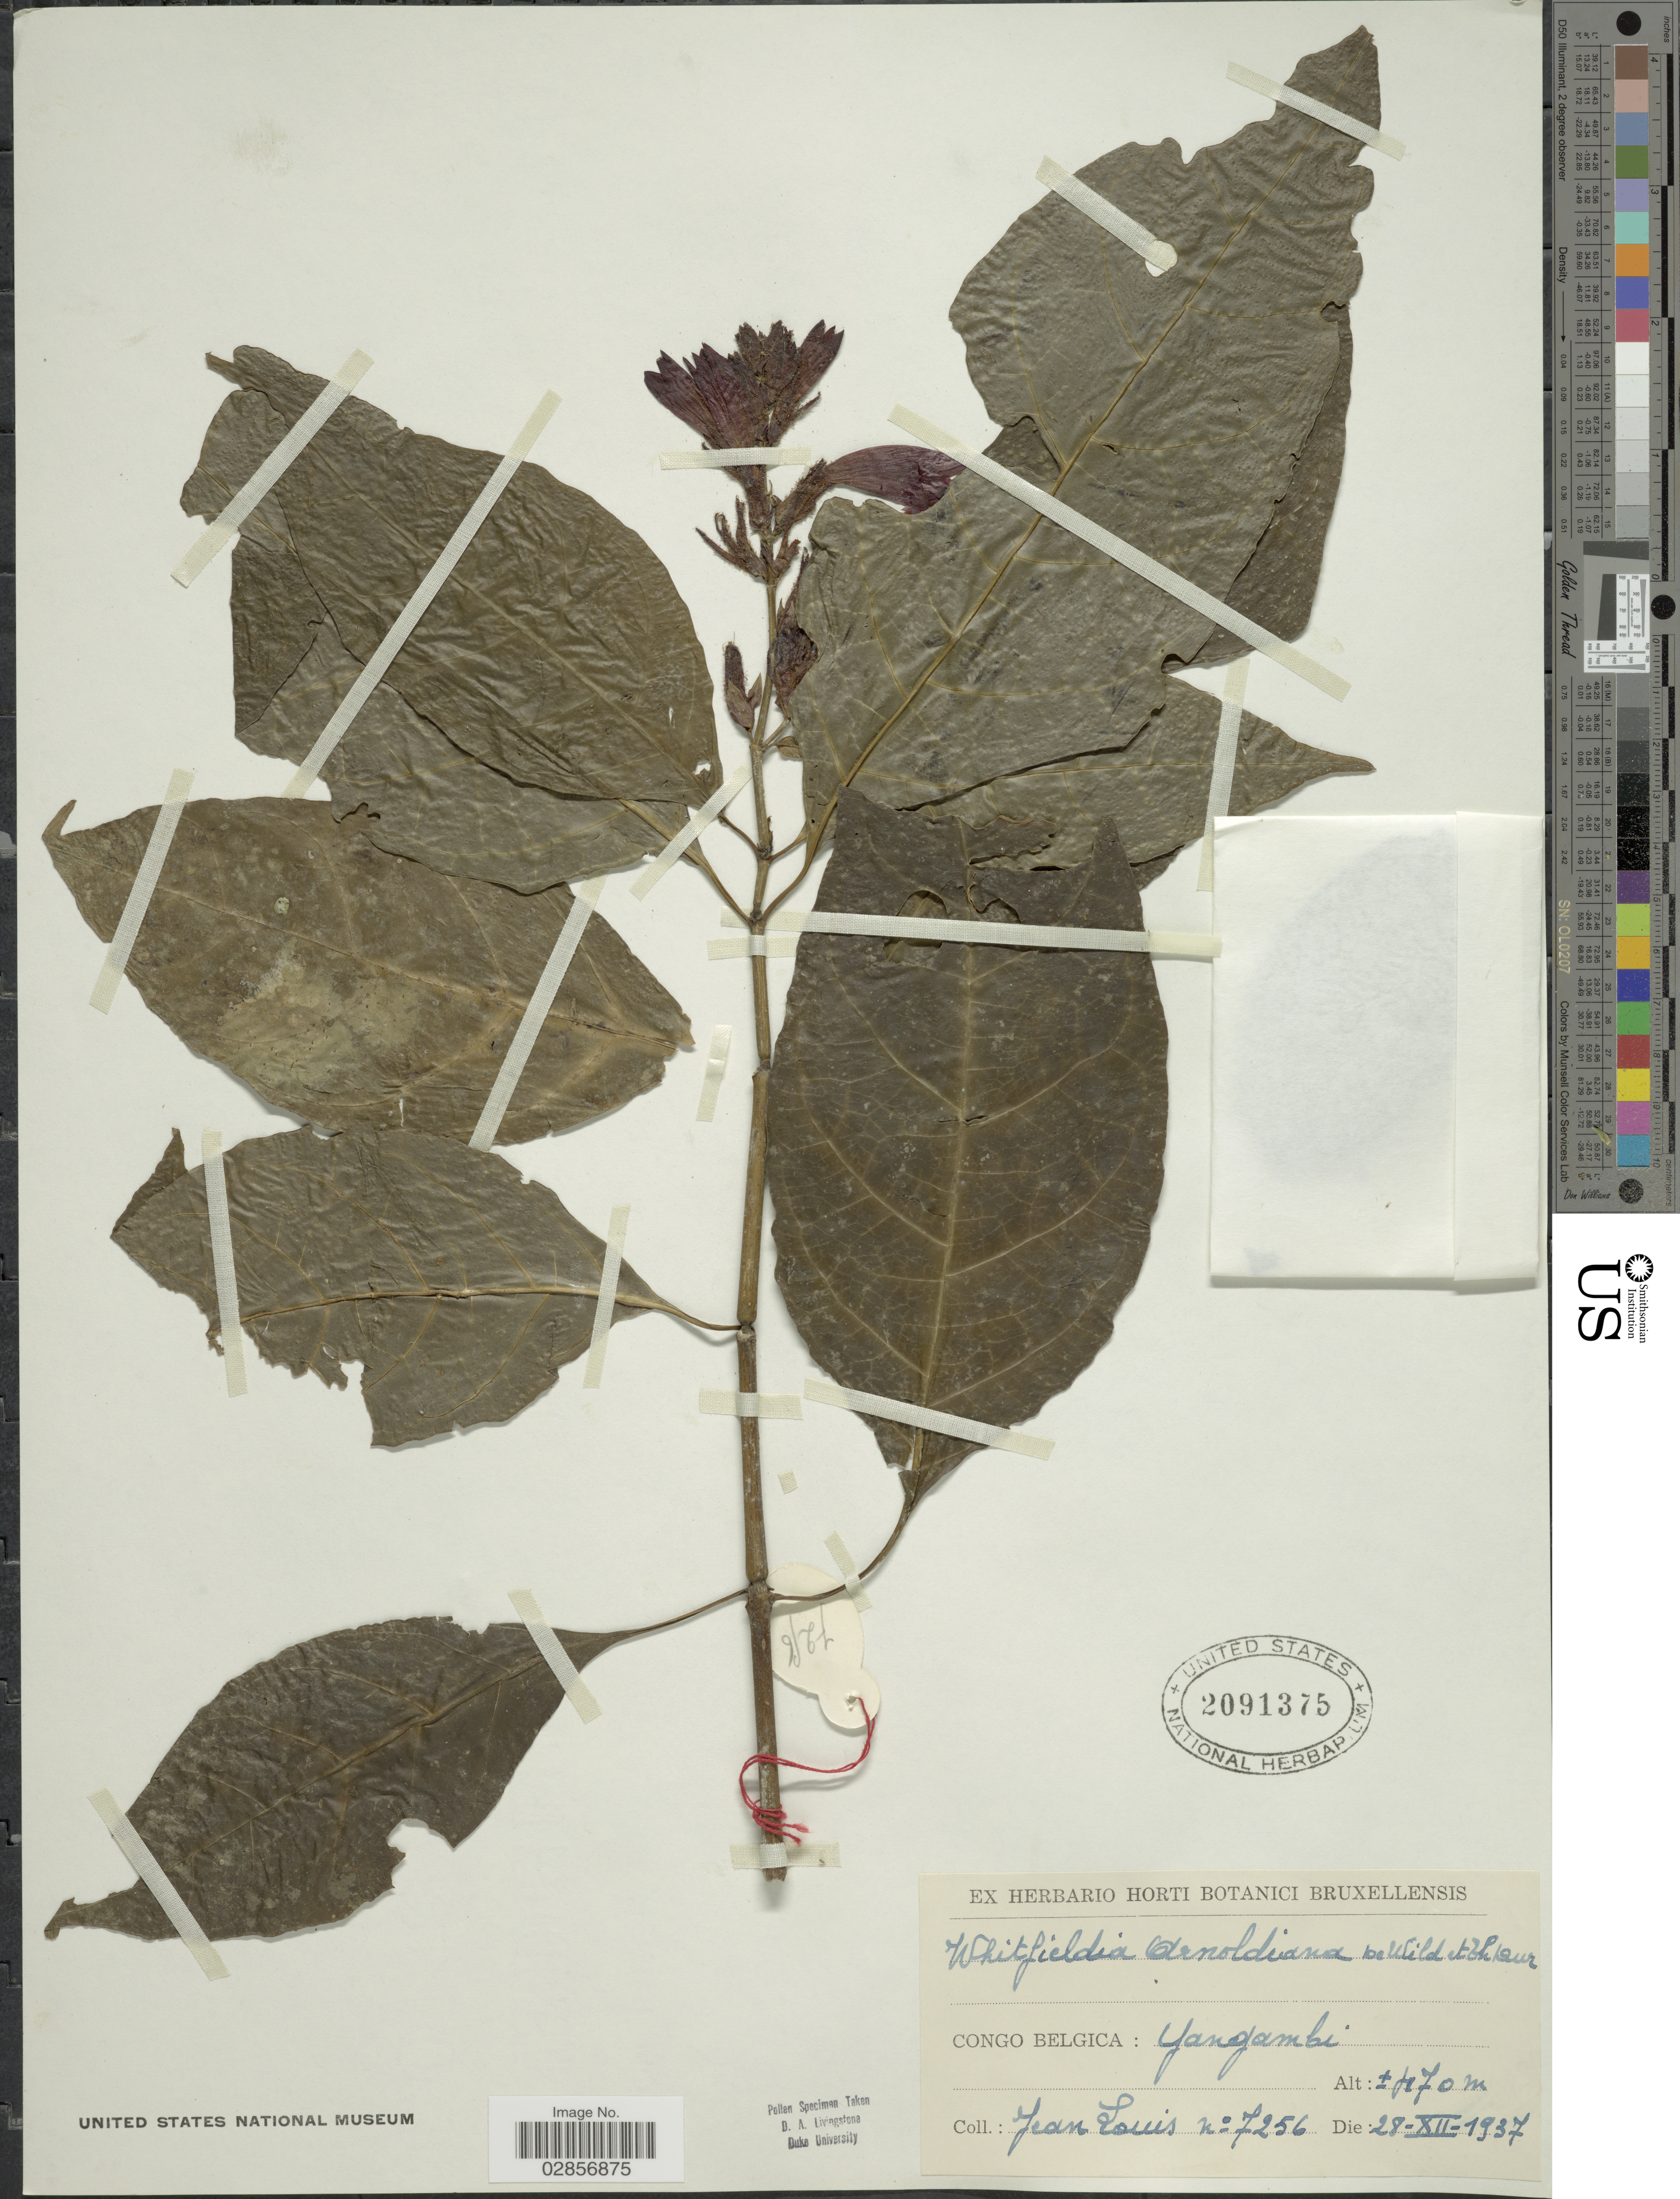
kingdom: Plantae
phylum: Tracheophyta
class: Magnoliopsida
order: Lamiales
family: Acanthaceae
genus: Whitfieldia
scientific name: Whitfieldia arnoldiana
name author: De Wild. & Durand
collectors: J. Louis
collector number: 7256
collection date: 1937-12-28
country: Congo, Democratic Republic of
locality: Congo Belgica: Yangambi.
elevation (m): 470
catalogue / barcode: US 2091375